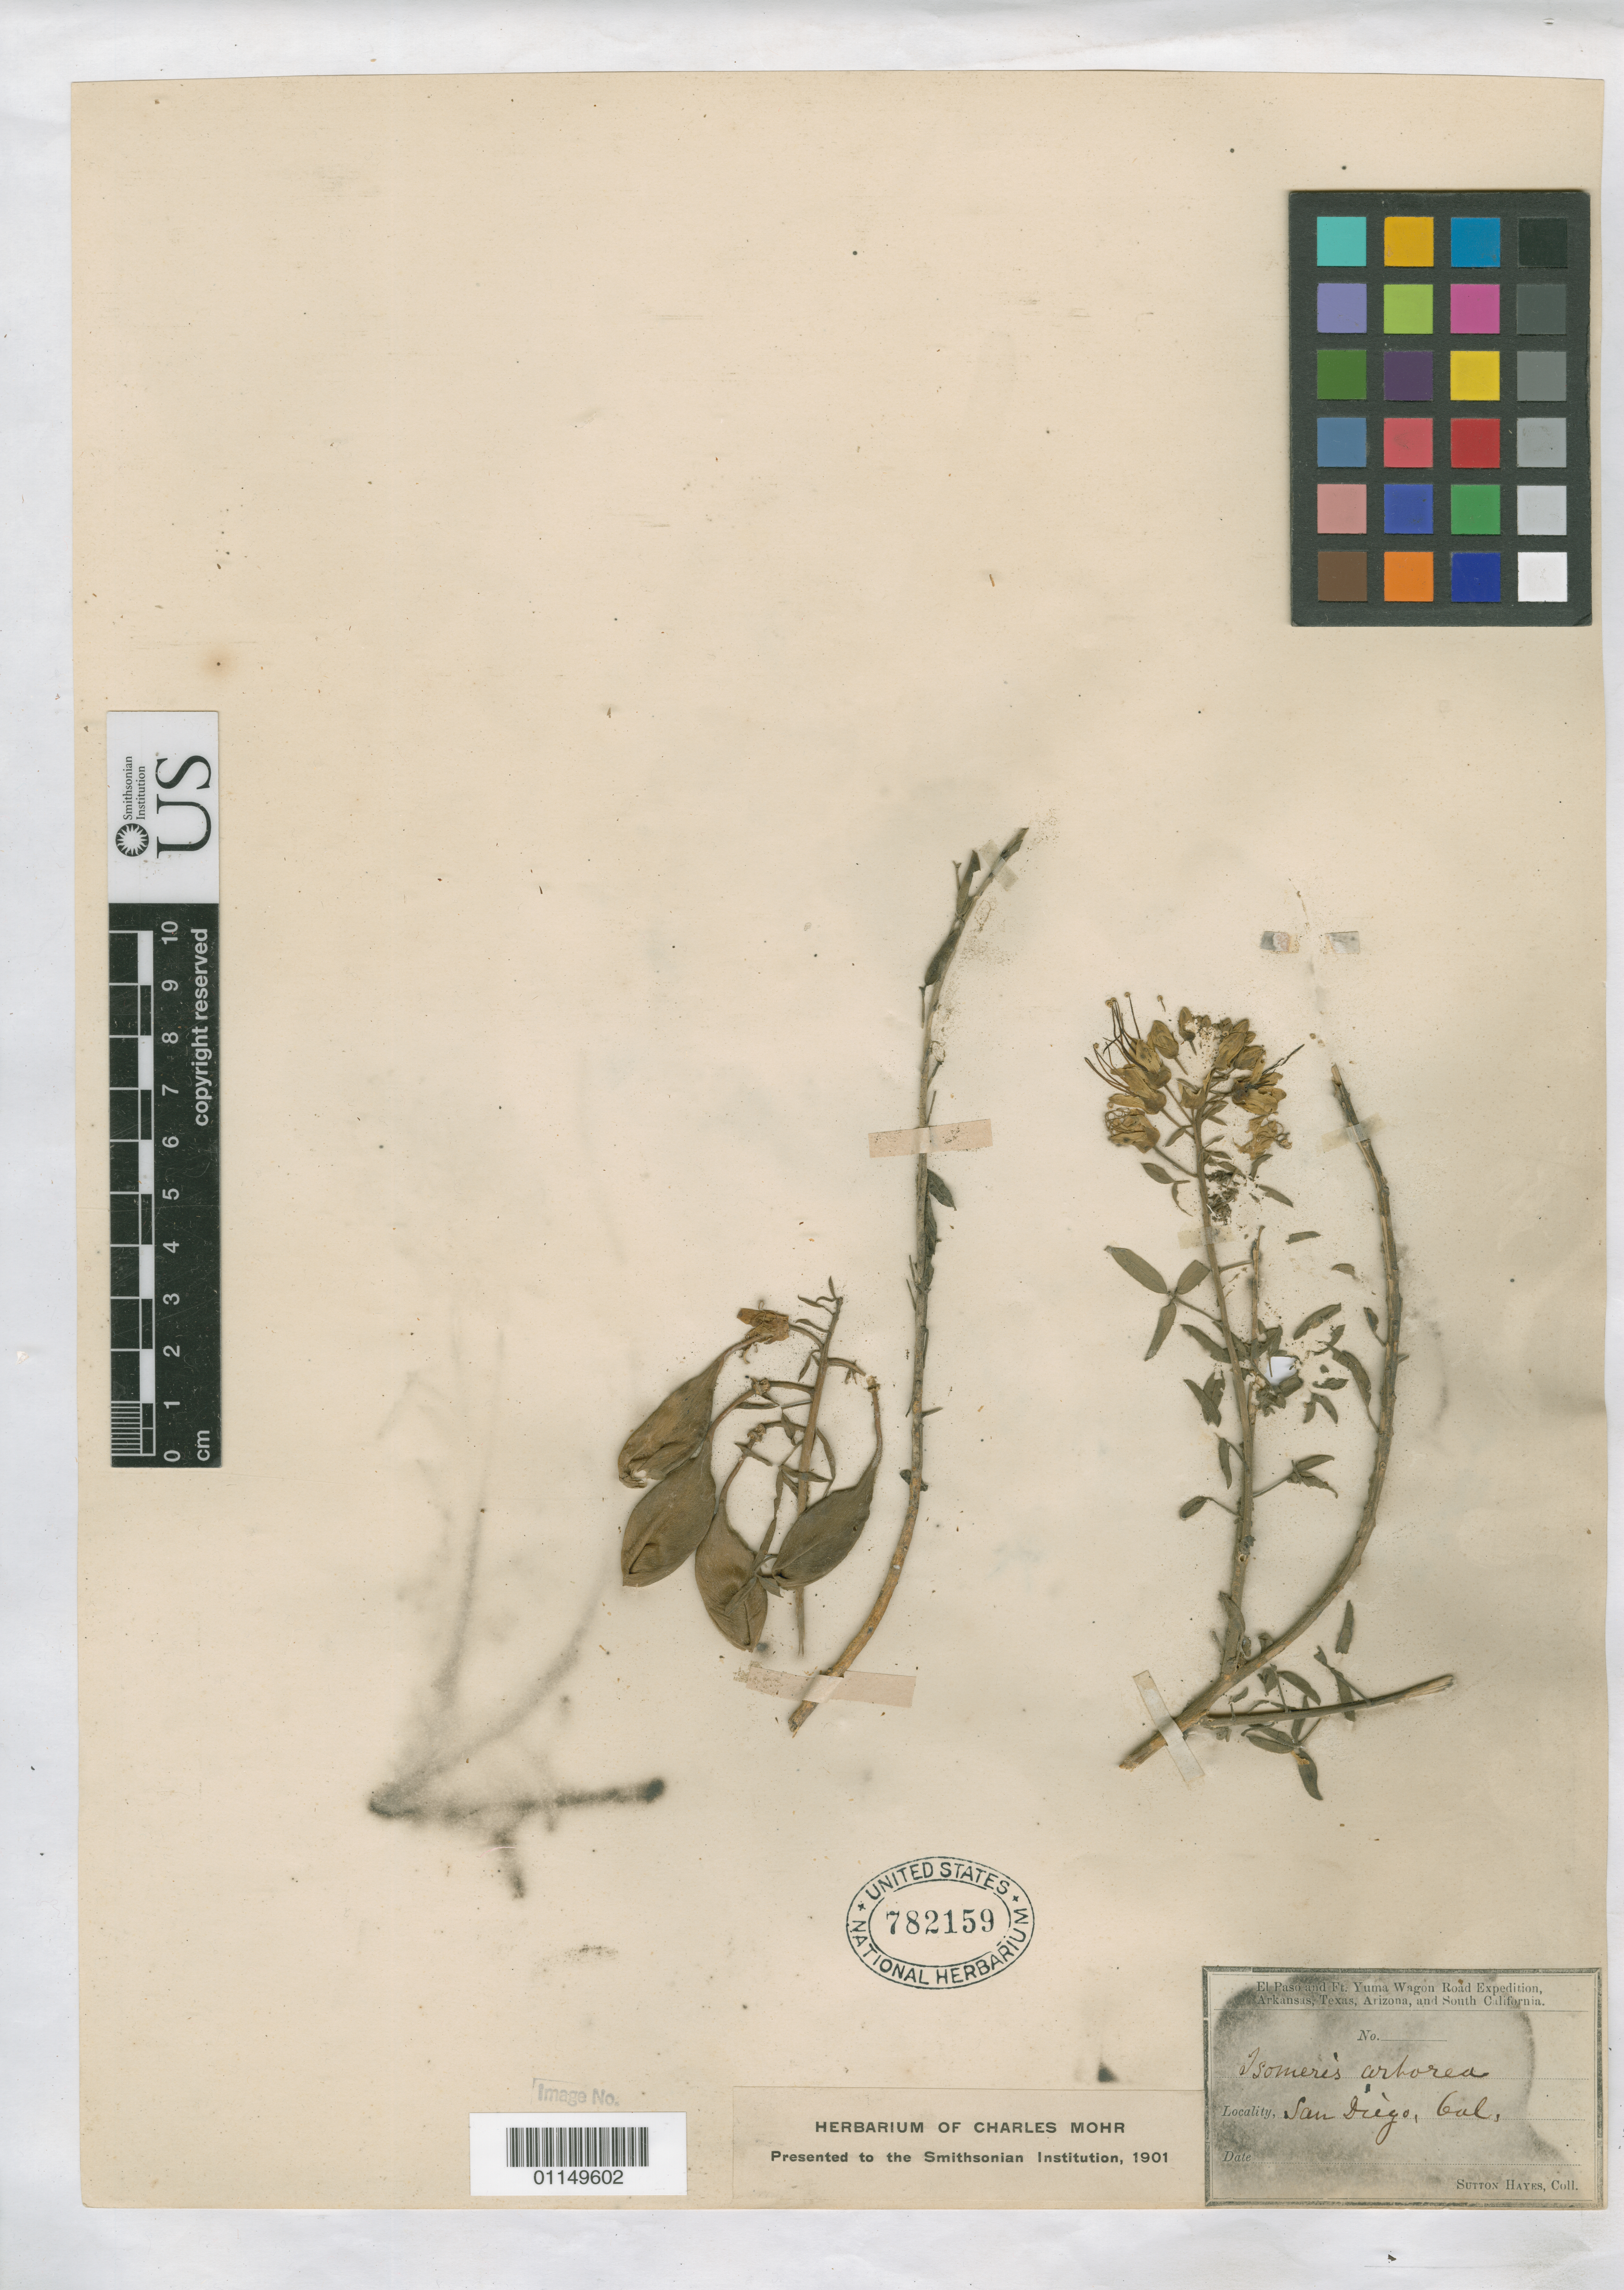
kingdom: Plantae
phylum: Tracheophyta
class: Magnoliopsida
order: Brassicales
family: Cleomaceae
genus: Cleomella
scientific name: Cleomella arborea var. arborea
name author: (Nutt.) Roalson & J.C. Hall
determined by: Strong, Mark T., (BOT), Smithsonian Institution - National Museum of Natural History (UNITED STATES)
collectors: S. Hayes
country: United States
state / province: California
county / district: San Diego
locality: San Diego.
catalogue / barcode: US 782159